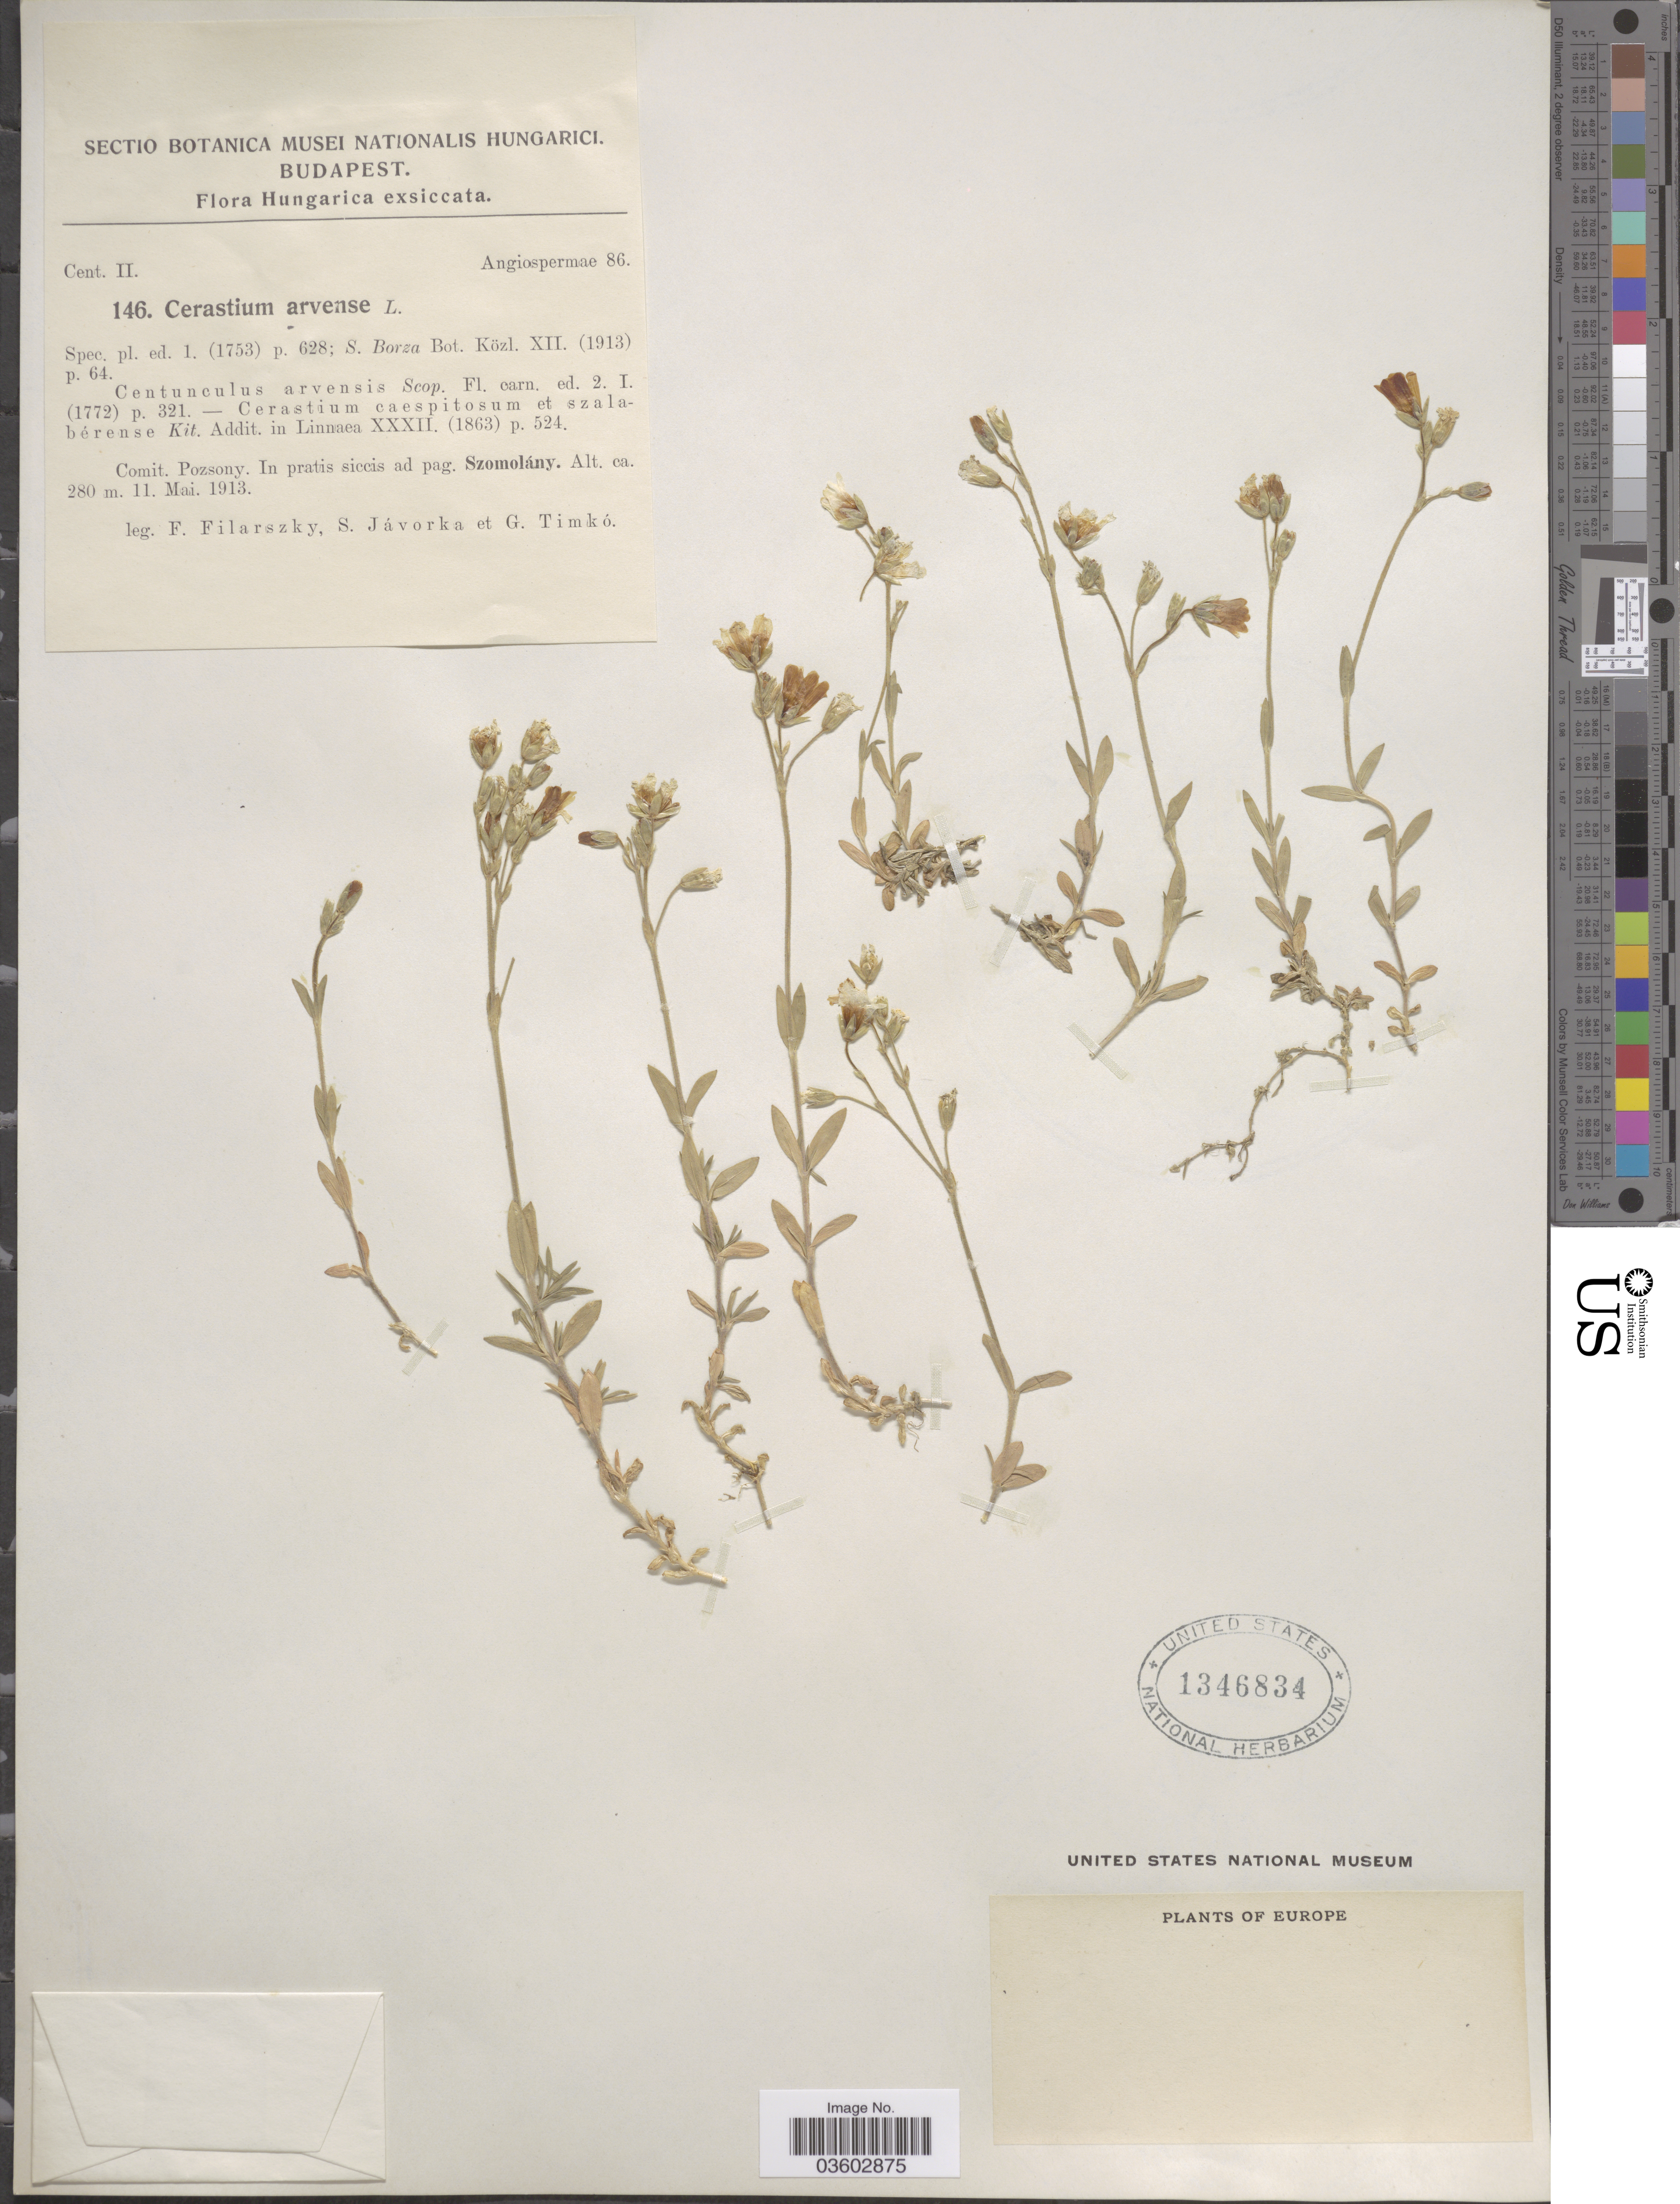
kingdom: Plantae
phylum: Tracheophyta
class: Magnoliopsida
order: Caryophyllales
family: Caryophyllaceae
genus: Cerastium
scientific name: Cerastium arvense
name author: L.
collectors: F. Filarszky, F. Filarszky, S. Javorka & G. Timko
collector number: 146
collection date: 1913-05-11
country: Hungary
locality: Hungarica. Cent. II [unsure placement]. Comit. Pozsony. In pratis siccis ad pag. Szomolány.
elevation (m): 280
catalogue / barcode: US 1346834